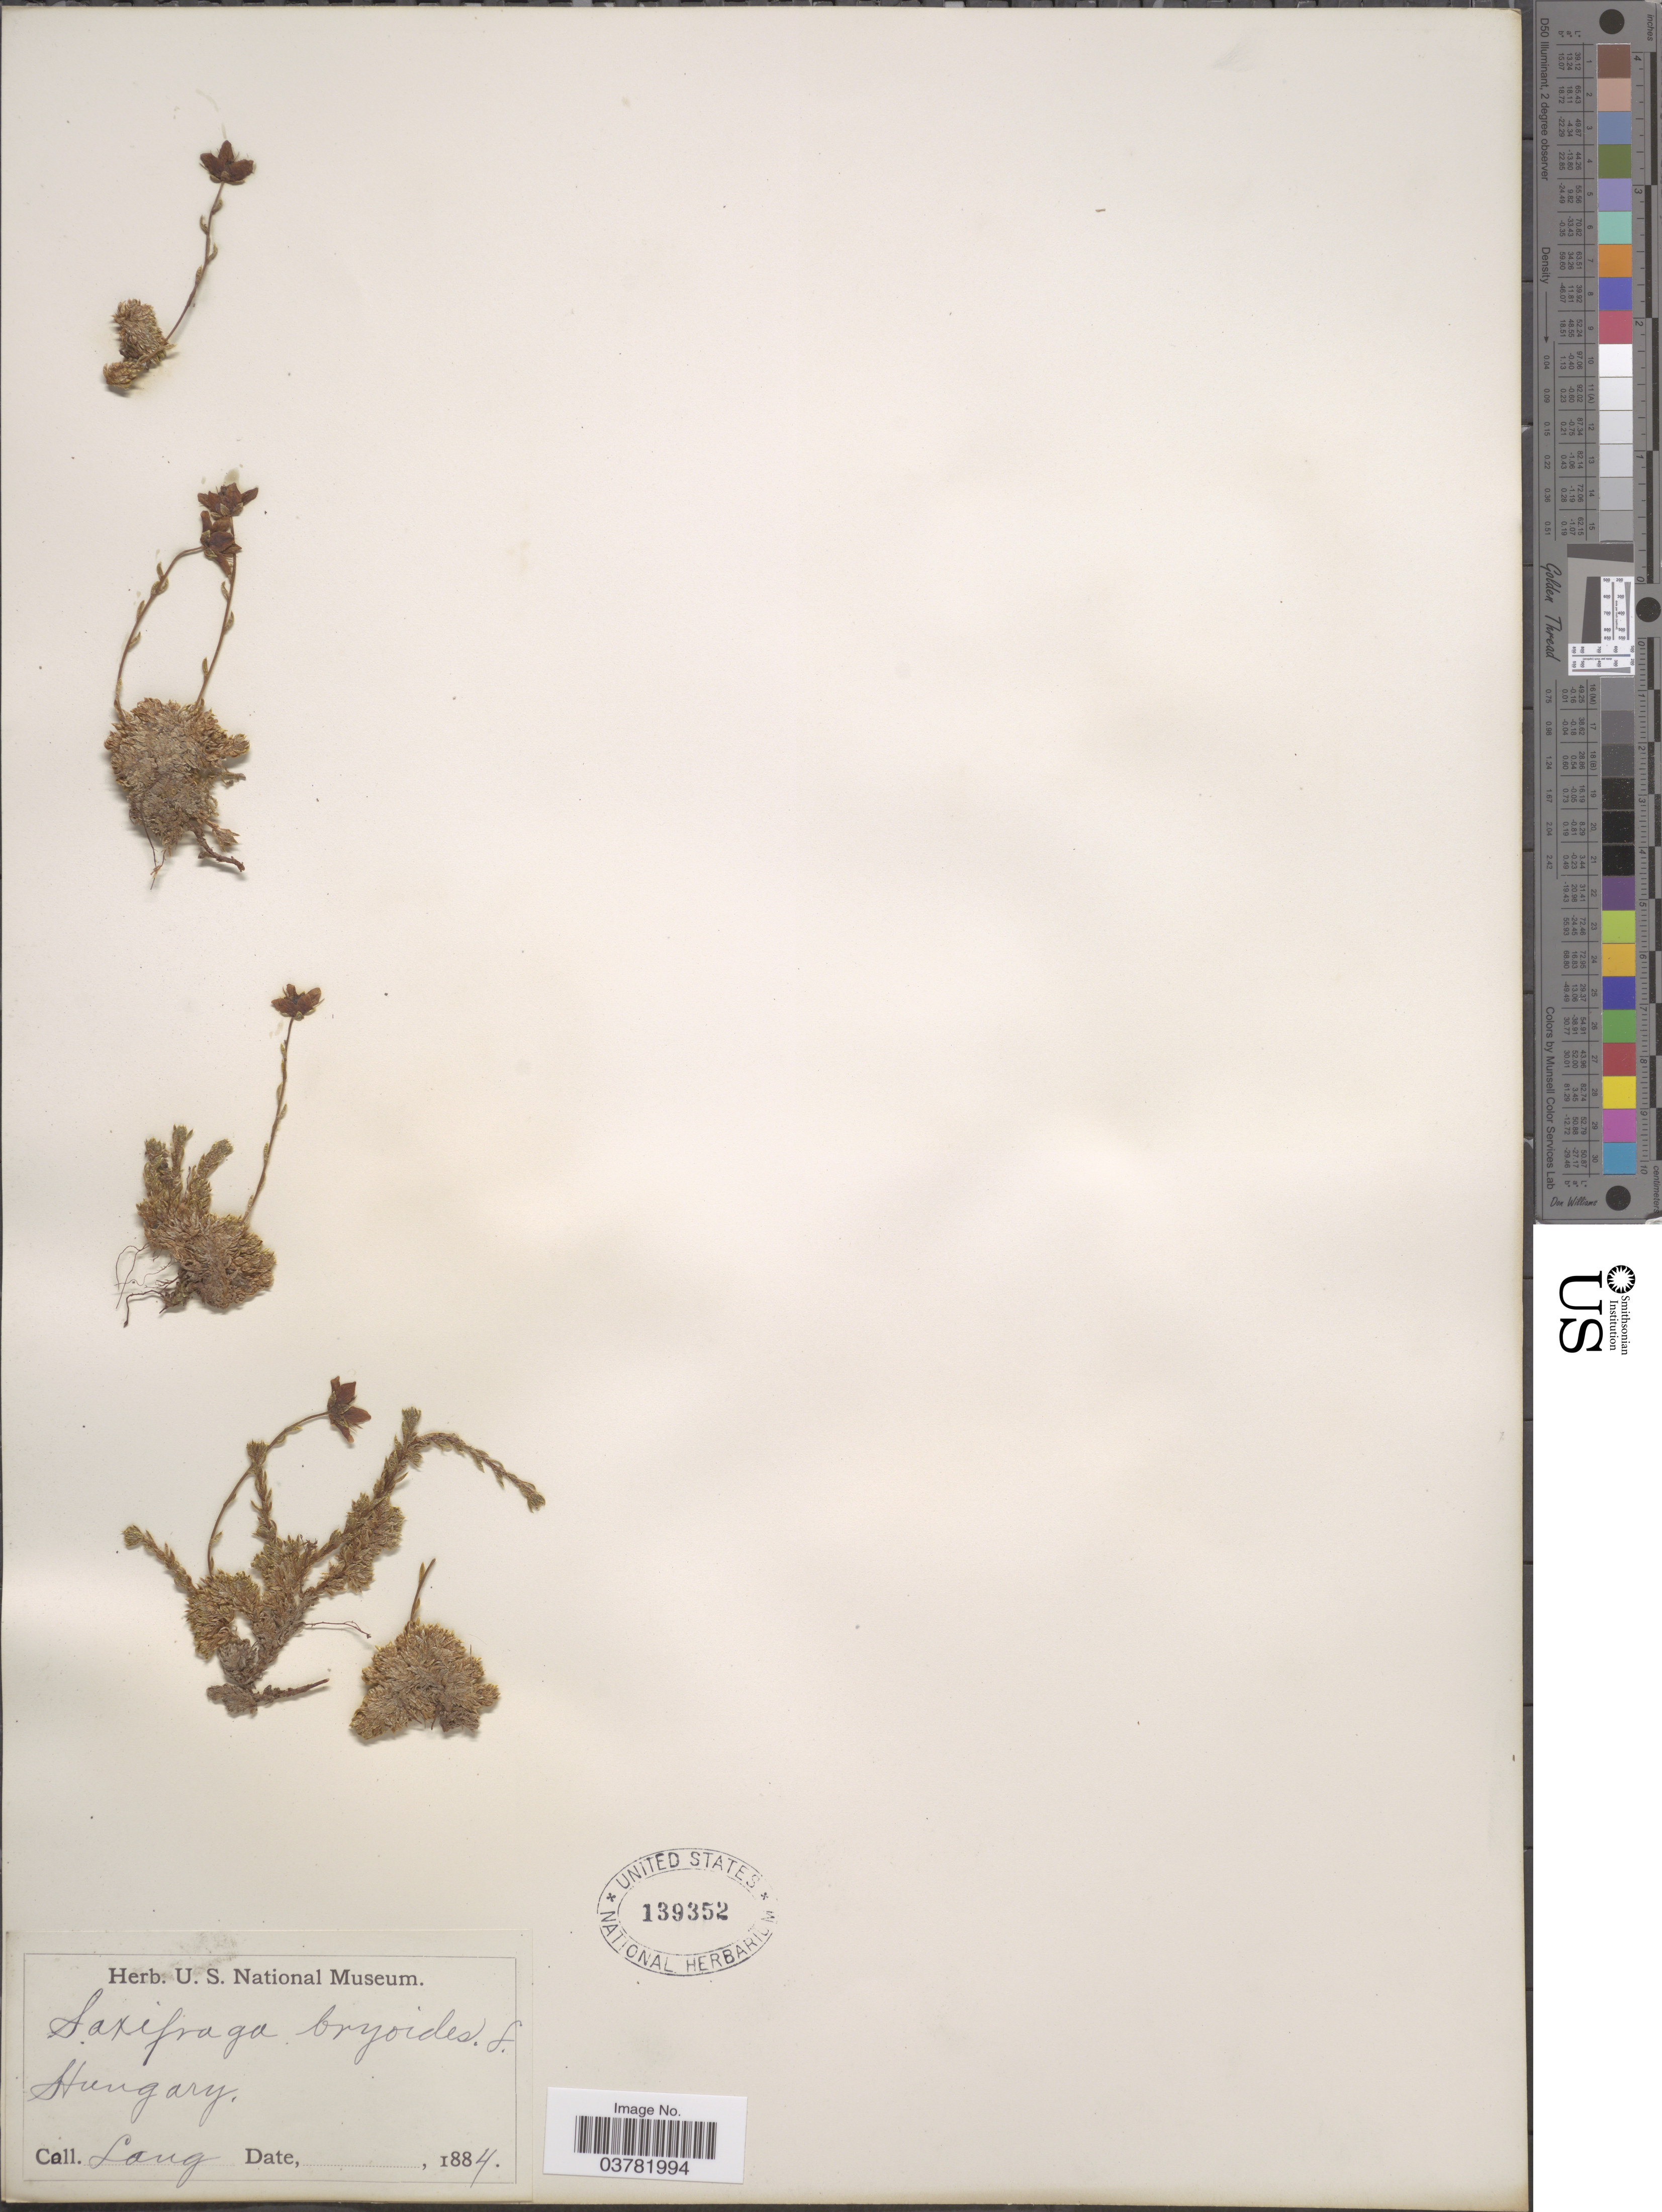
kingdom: Plantae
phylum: Tracheophyta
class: Magnoliopsida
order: Saxifragales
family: Saxifragaceae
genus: Saxifraga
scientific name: Saxifraga bryoides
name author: L.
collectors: -- Lang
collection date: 1884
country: Hungary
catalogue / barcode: US 139352